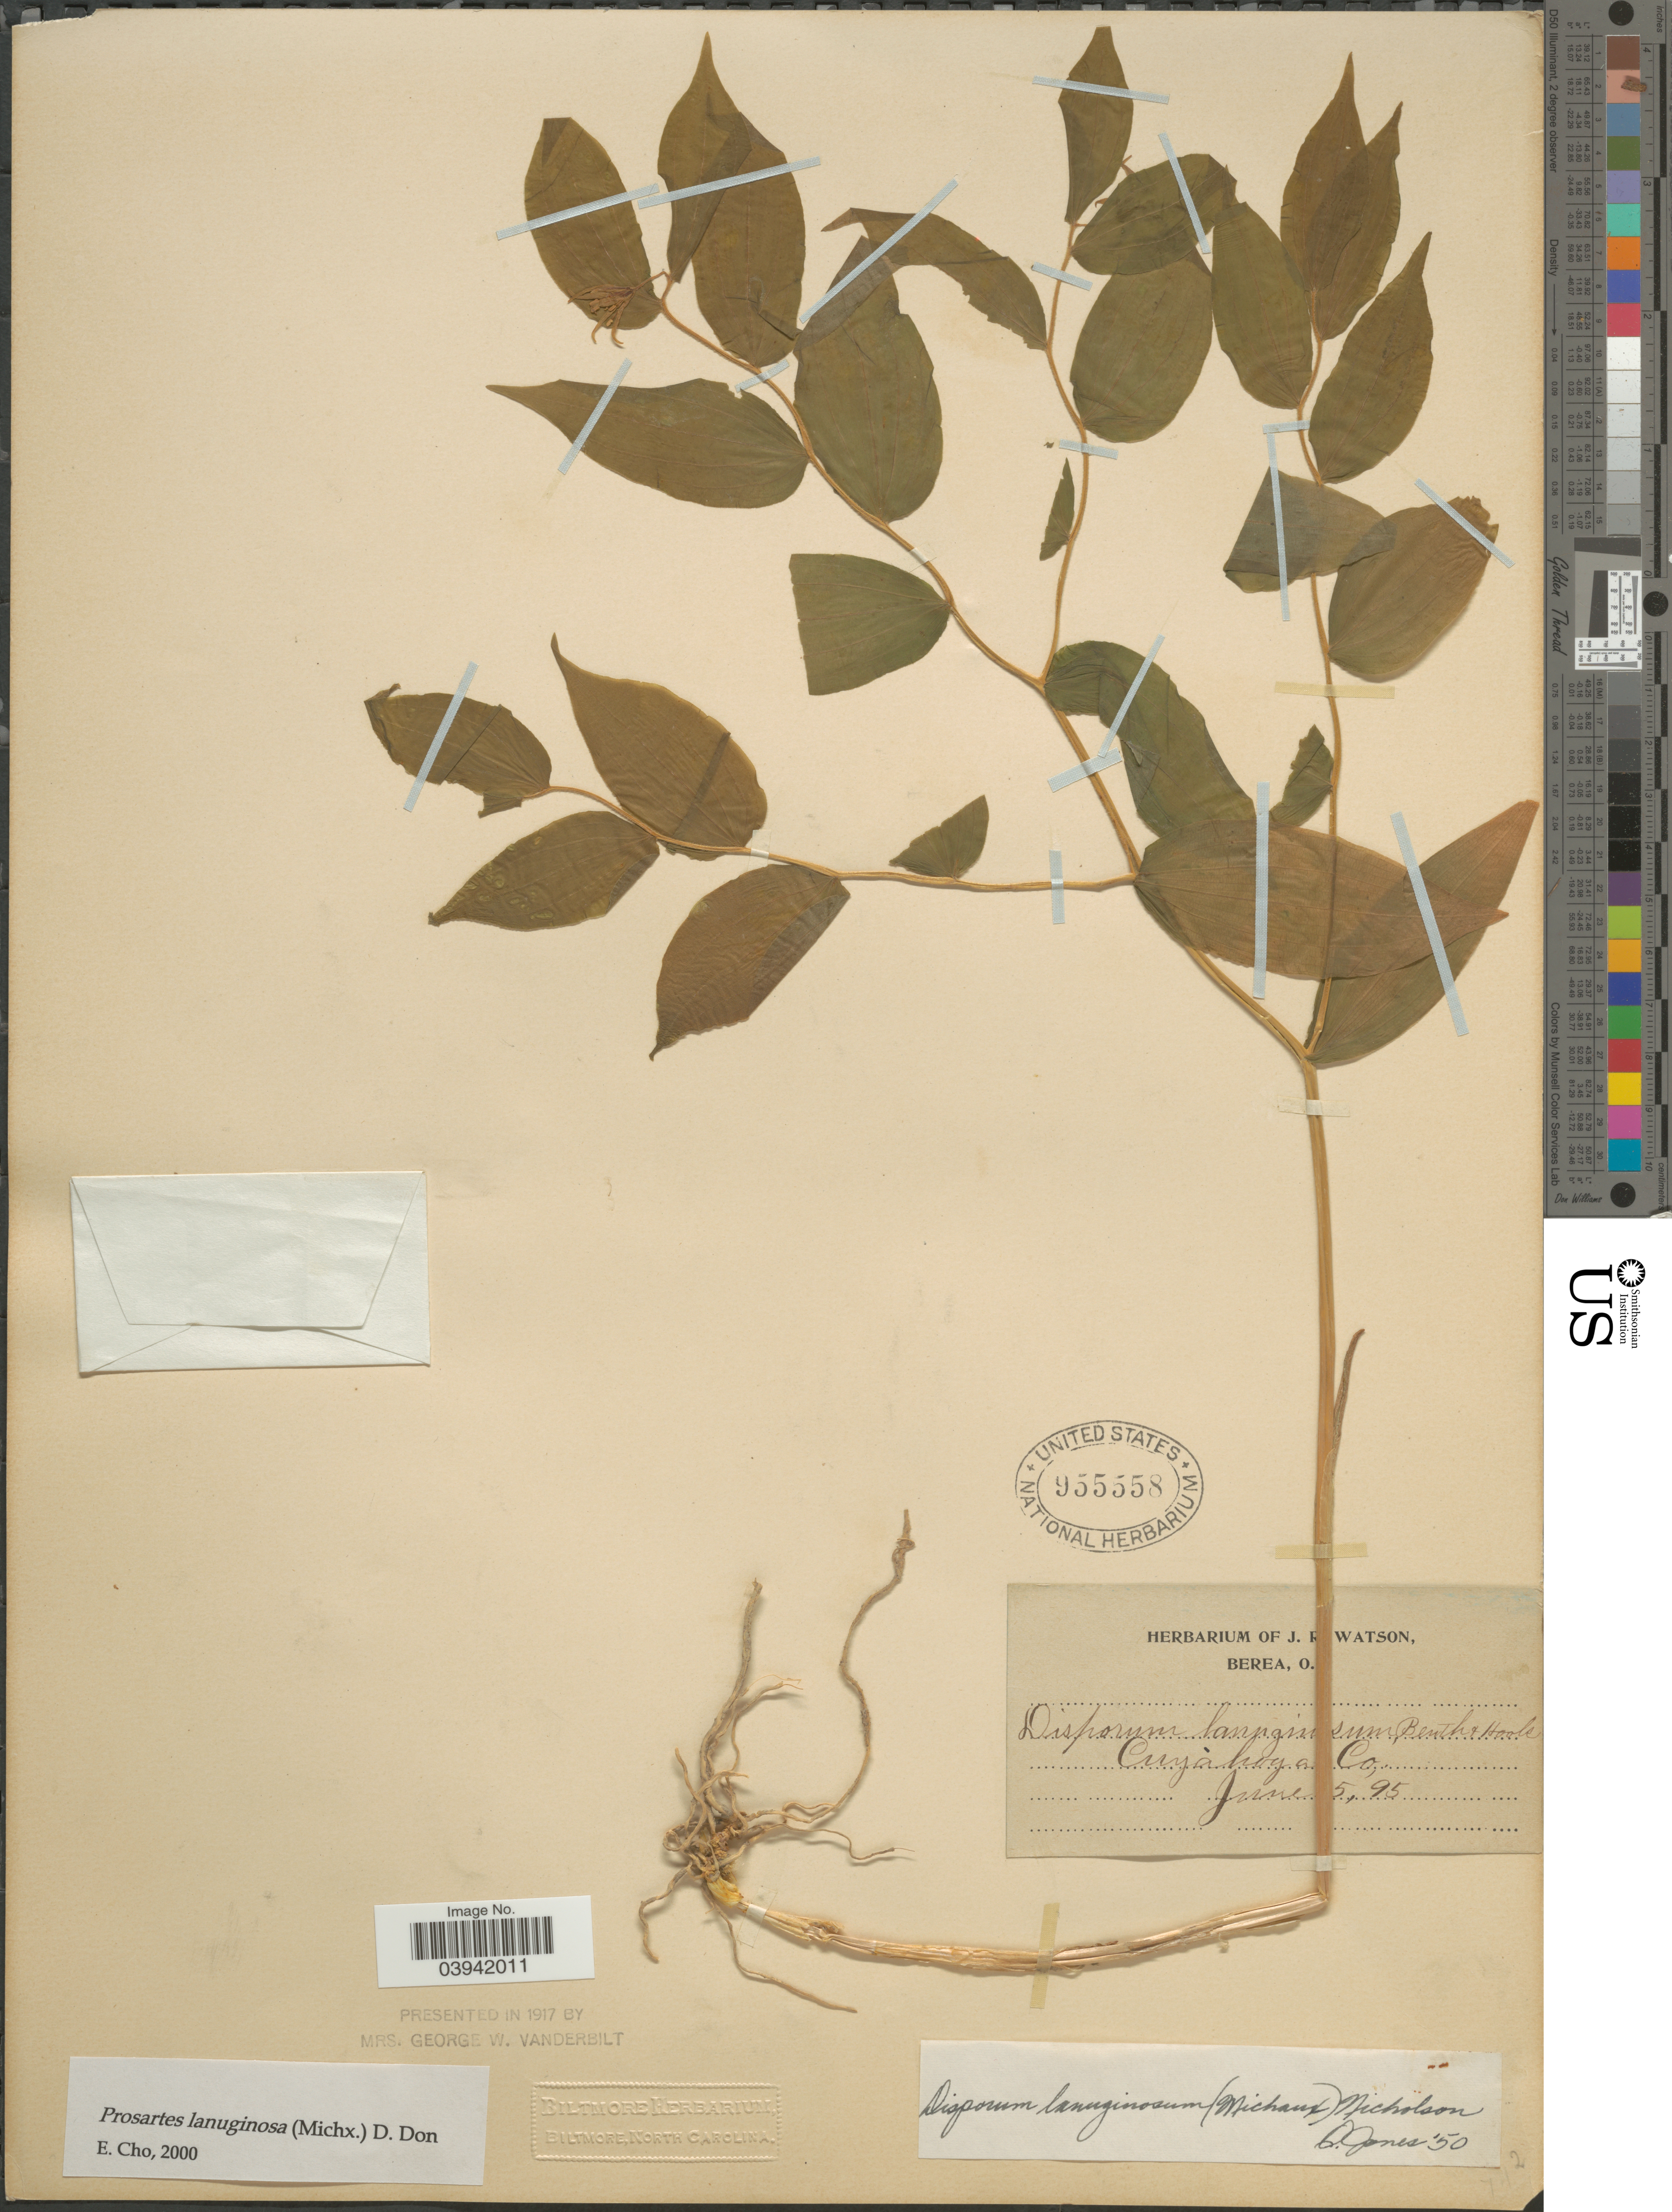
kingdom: Plantae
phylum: Tracheophyta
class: Liliopsida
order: Liliales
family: Liliaceae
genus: Prosartes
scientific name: Prosartes lanuginosa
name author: D. Don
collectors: ex herb. J. R. Watson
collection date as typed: Transcribed d/m/y: 5/6/95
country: United States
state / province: Ohio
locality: Cuyahoya Co.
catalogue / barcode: US 955558